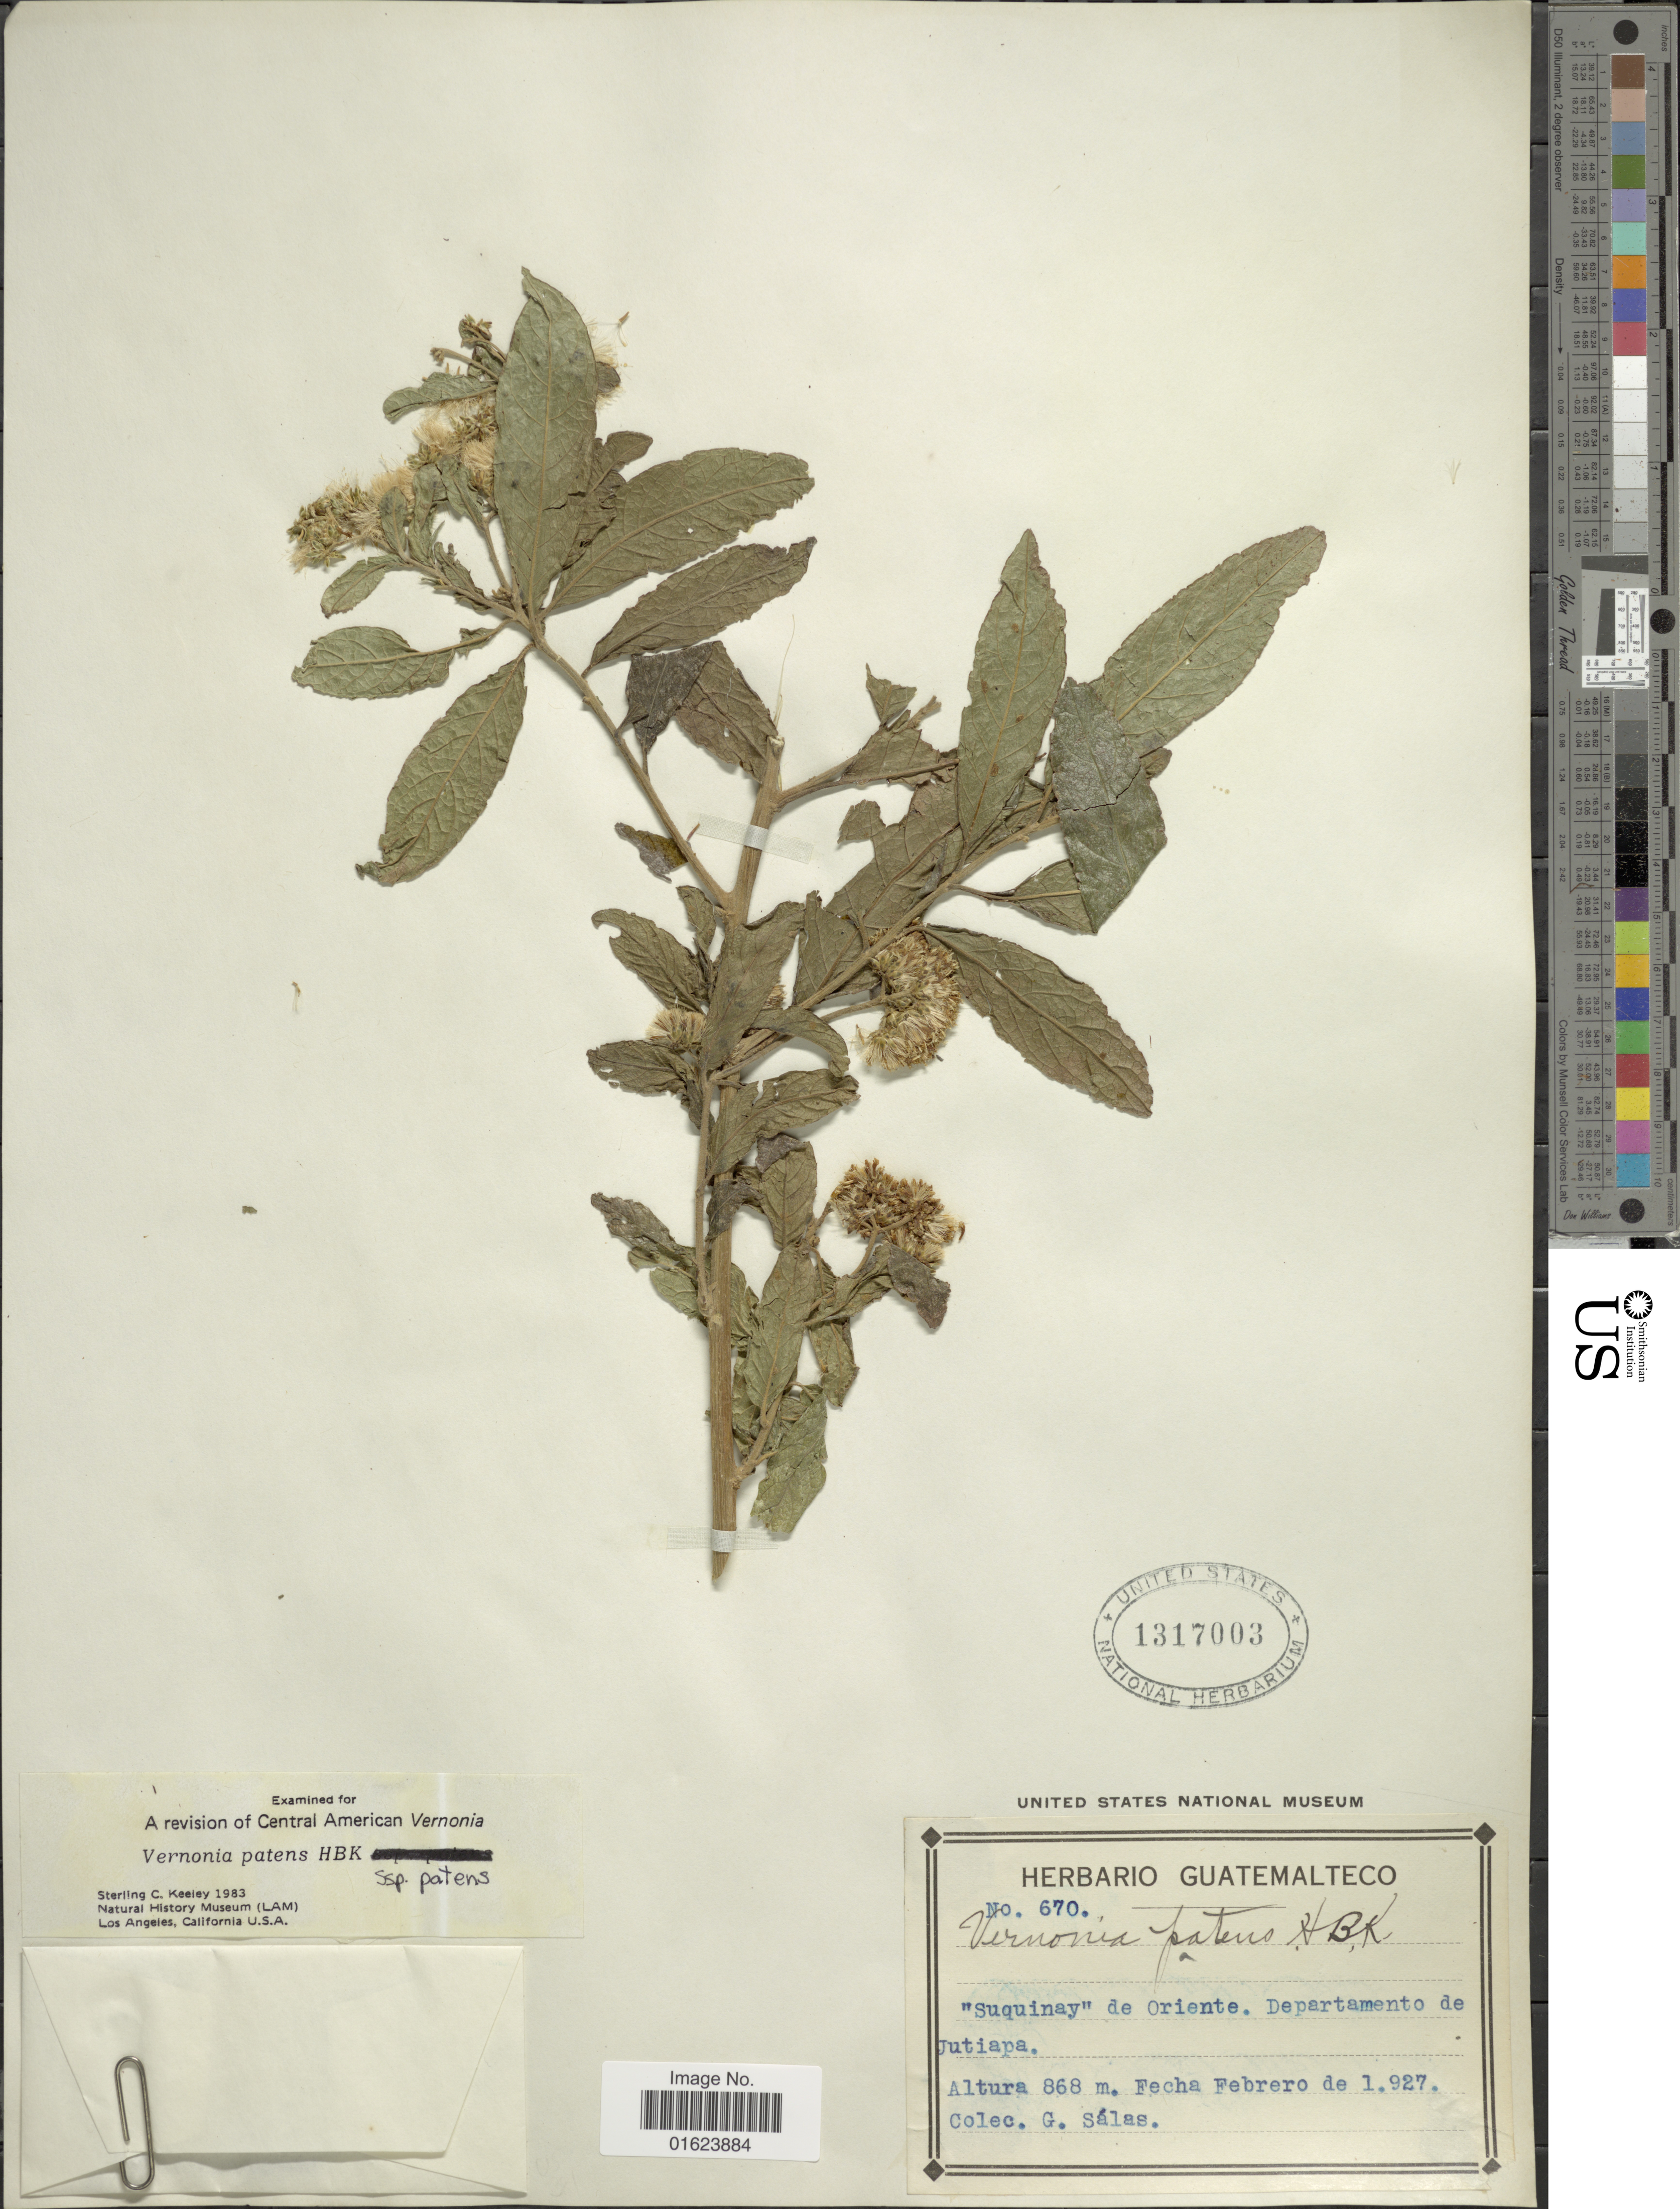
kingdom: Plantae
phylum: Tracheophyta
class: Magnoliopsida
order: Asterales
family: Asteraceae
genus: Vernonanthura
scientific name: Vernonanthura patens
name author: (Kunth) H. Rob.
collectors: G. Salas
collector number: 670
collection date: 1927-02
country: Guatemala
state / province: Jutiapa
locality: Suquinay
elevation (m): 868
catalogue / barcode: US 1317003